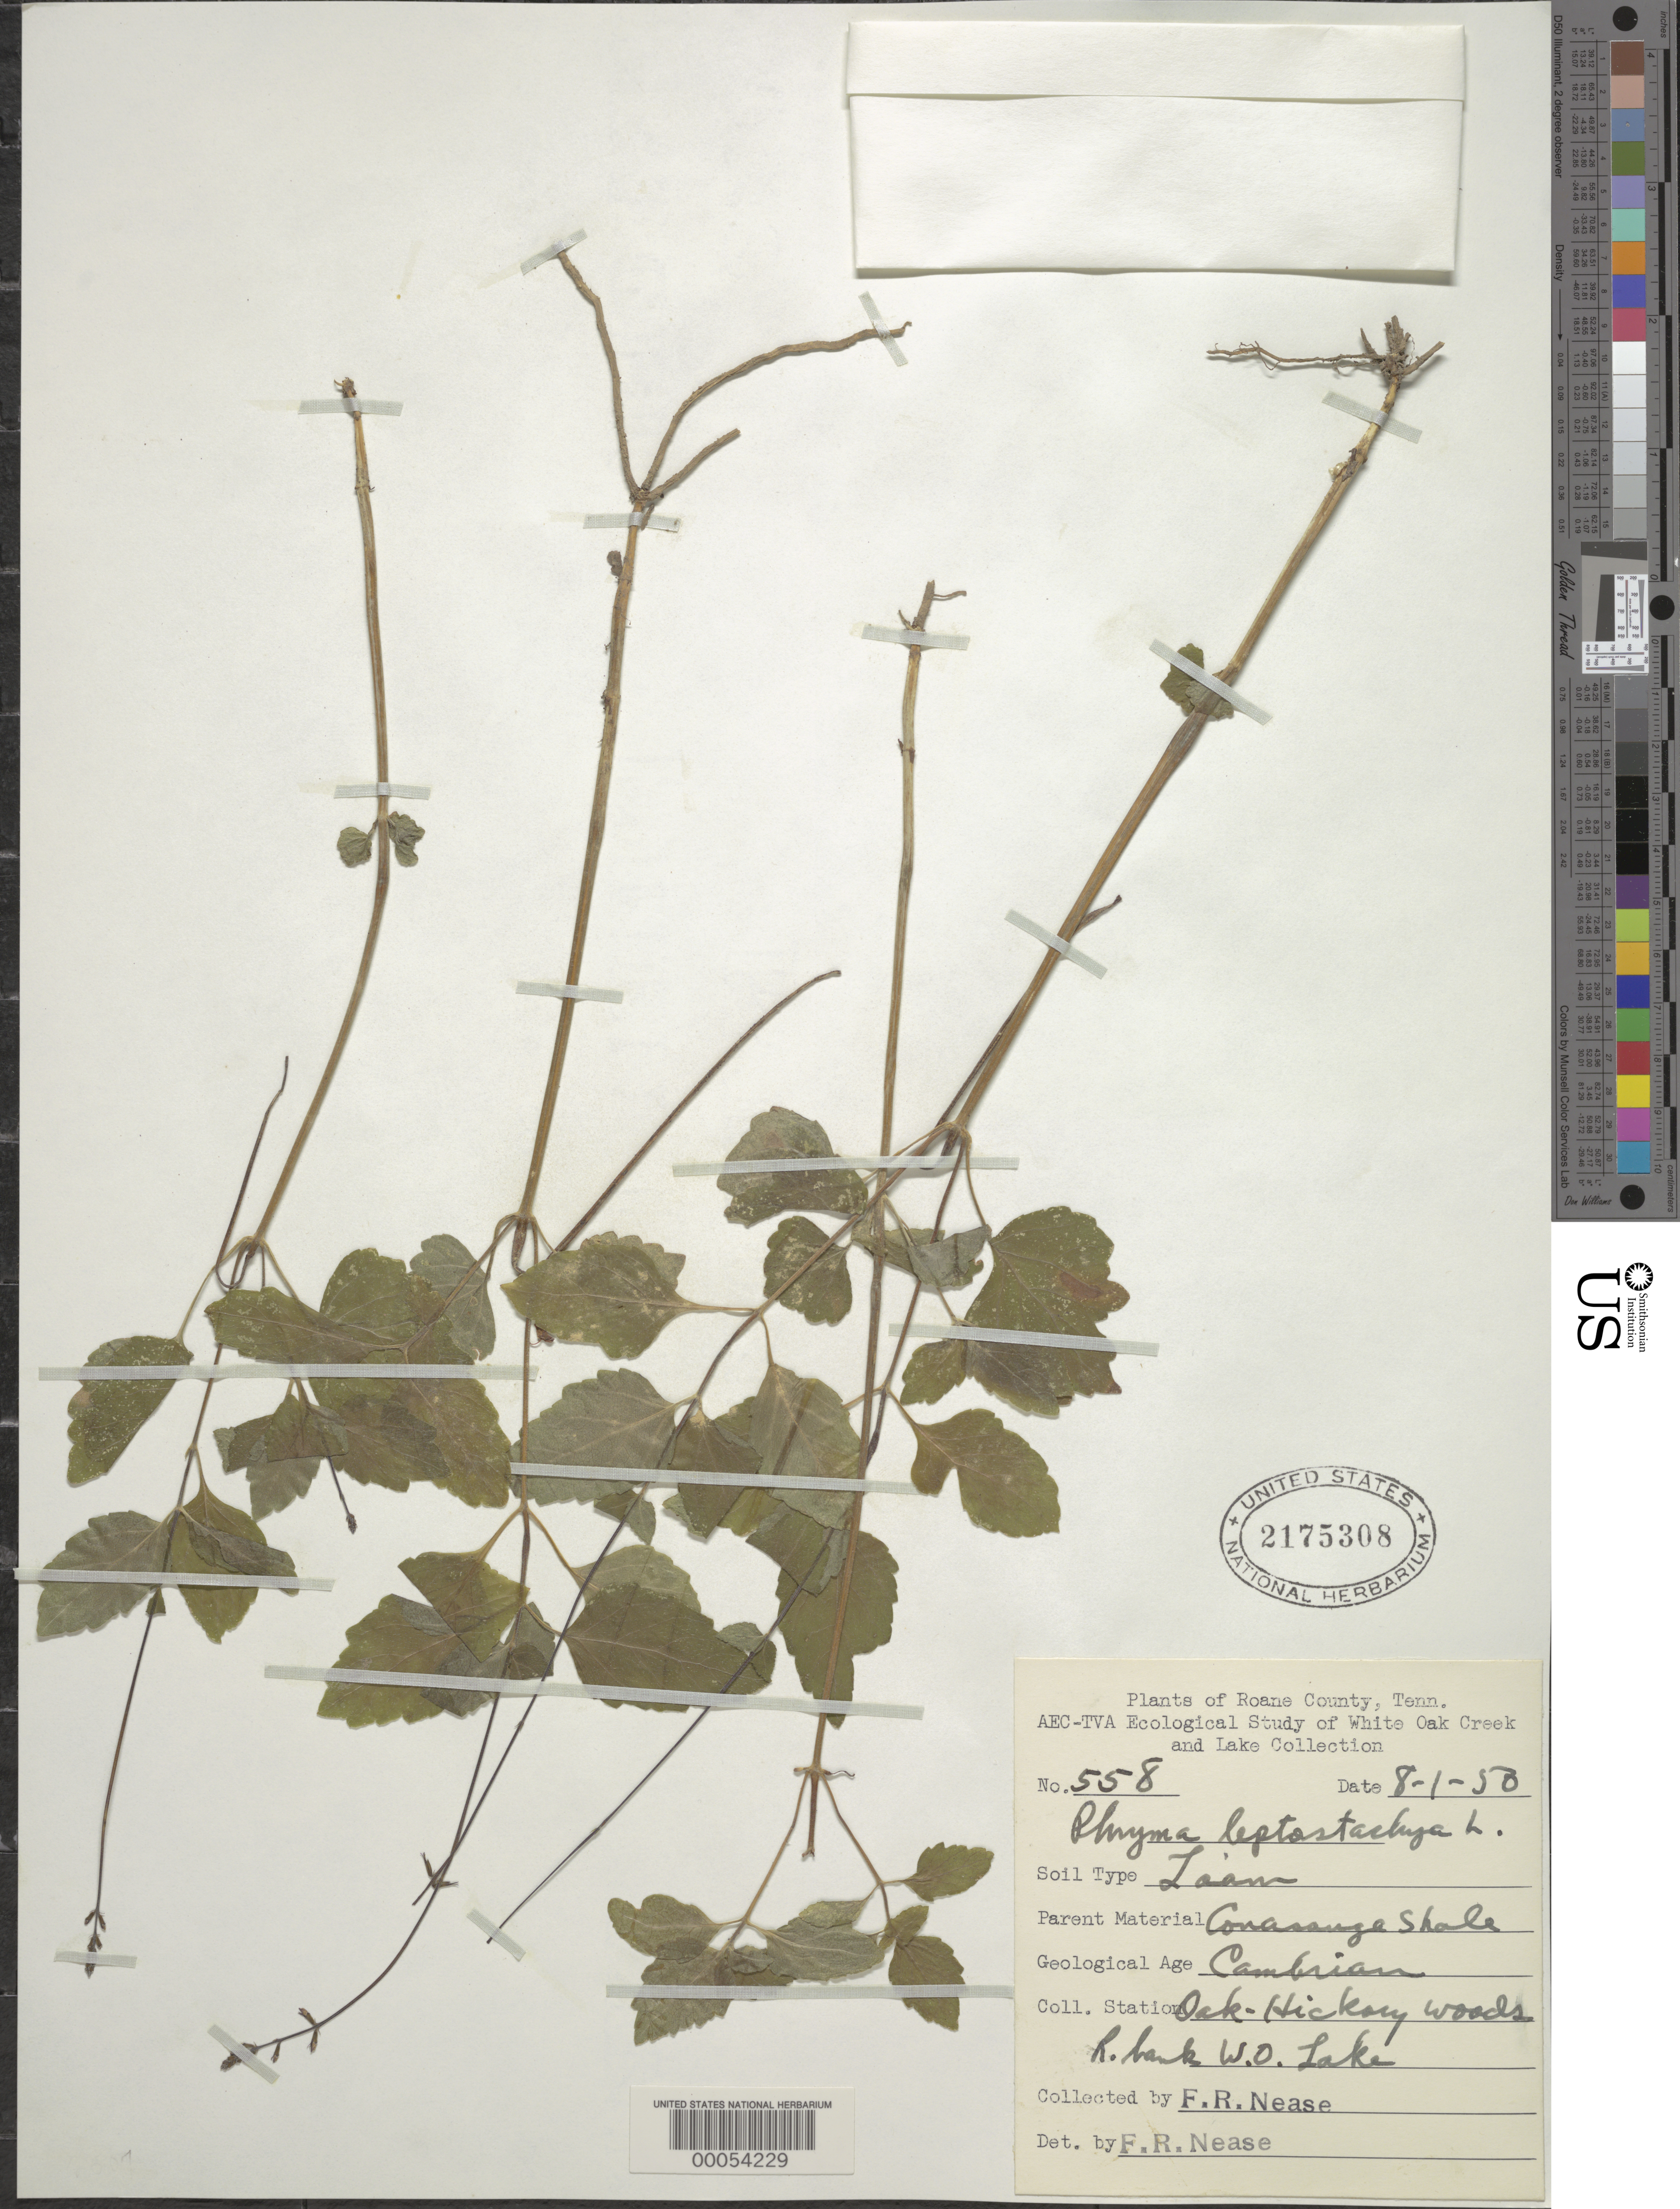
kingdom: Plantae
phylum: Tracheophyta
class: Magnoliopsida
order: Lamiales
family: Phrymaceae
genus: Phryma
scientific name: Phryma leptostachya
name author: L.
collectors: F. Nease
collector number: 558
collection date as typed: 01 Aug 1950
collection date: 1950-08-01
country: United States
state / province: Tennessee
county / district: Roane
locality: Collected along river bank near n.o. lake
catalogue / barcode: US 2175308